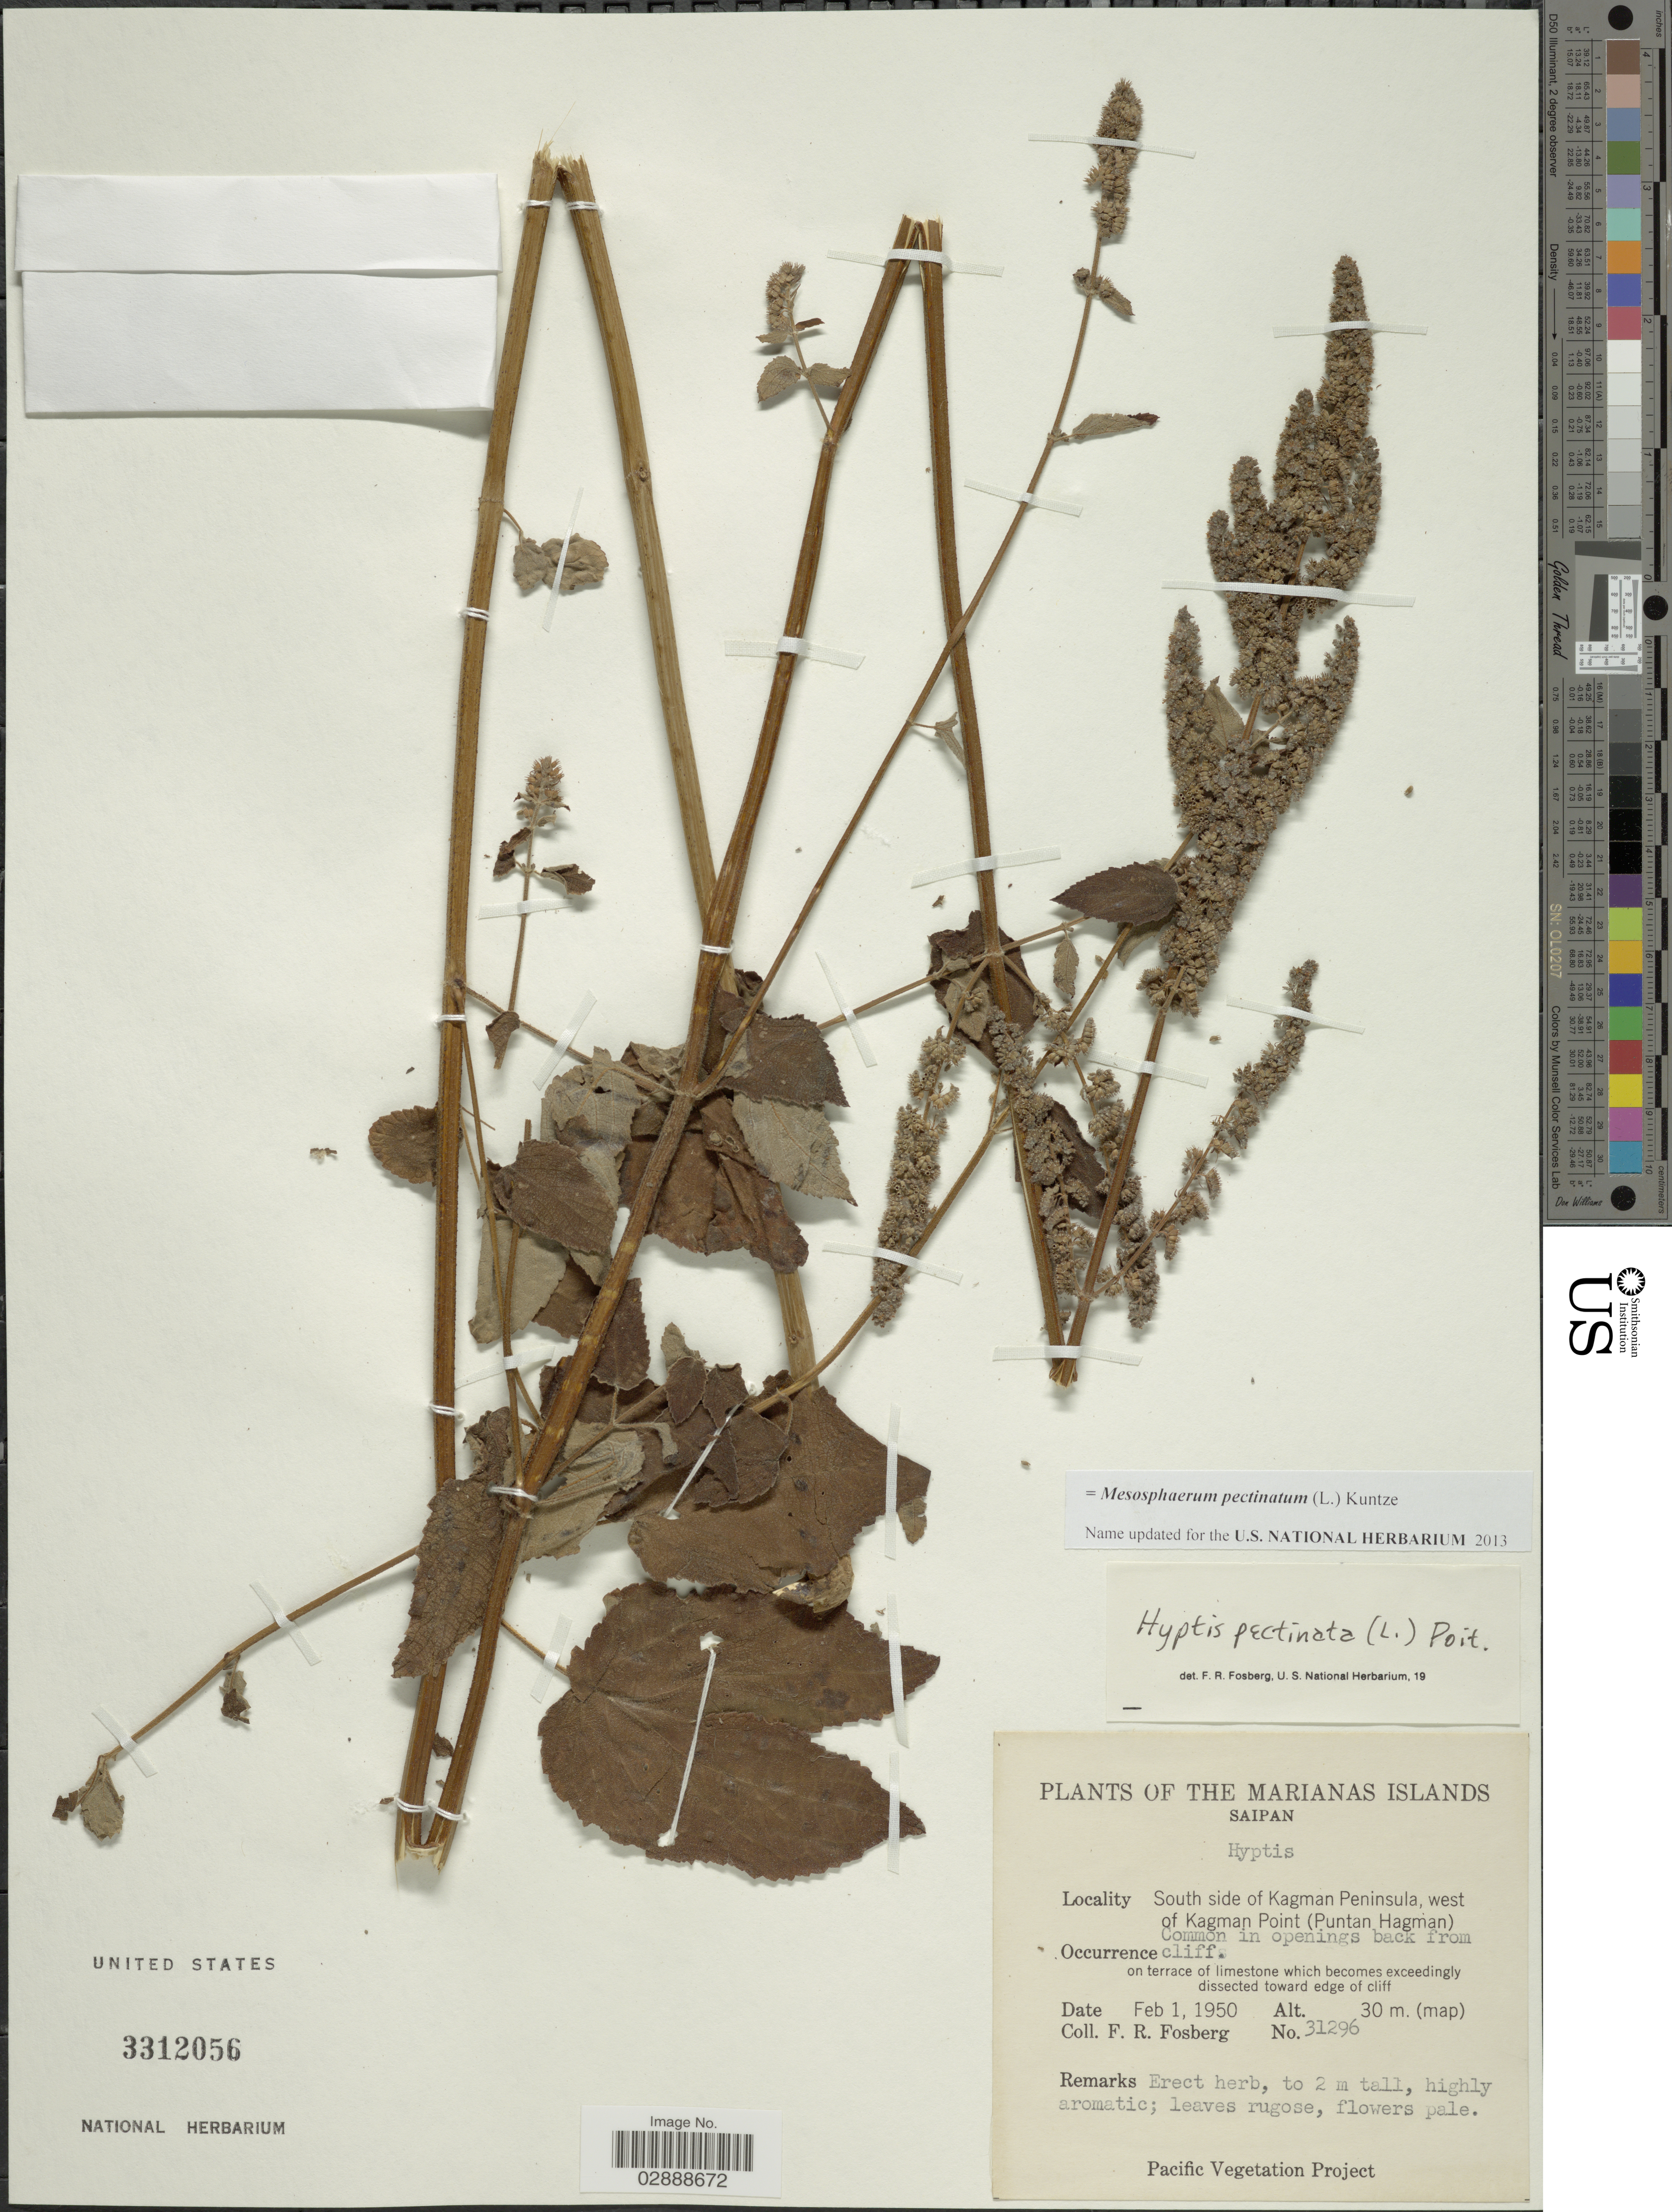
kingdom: Plantae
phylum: Tracheophyta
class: Magnoliopsida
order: Lamiales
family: Lamiaceae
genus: Mesosphaerum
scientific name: Mesosphaerum pectinatum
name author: (L.) Kuntze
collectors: F. R. Fosberg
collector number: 31296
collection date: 1950-02-01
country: Northern Mariana Islands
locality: The Marianas Islands, Saipan, South side of Kagman Peninsula, west of Kagman Point (Puntan Hagman).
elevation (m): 30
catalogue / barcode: US 3312056